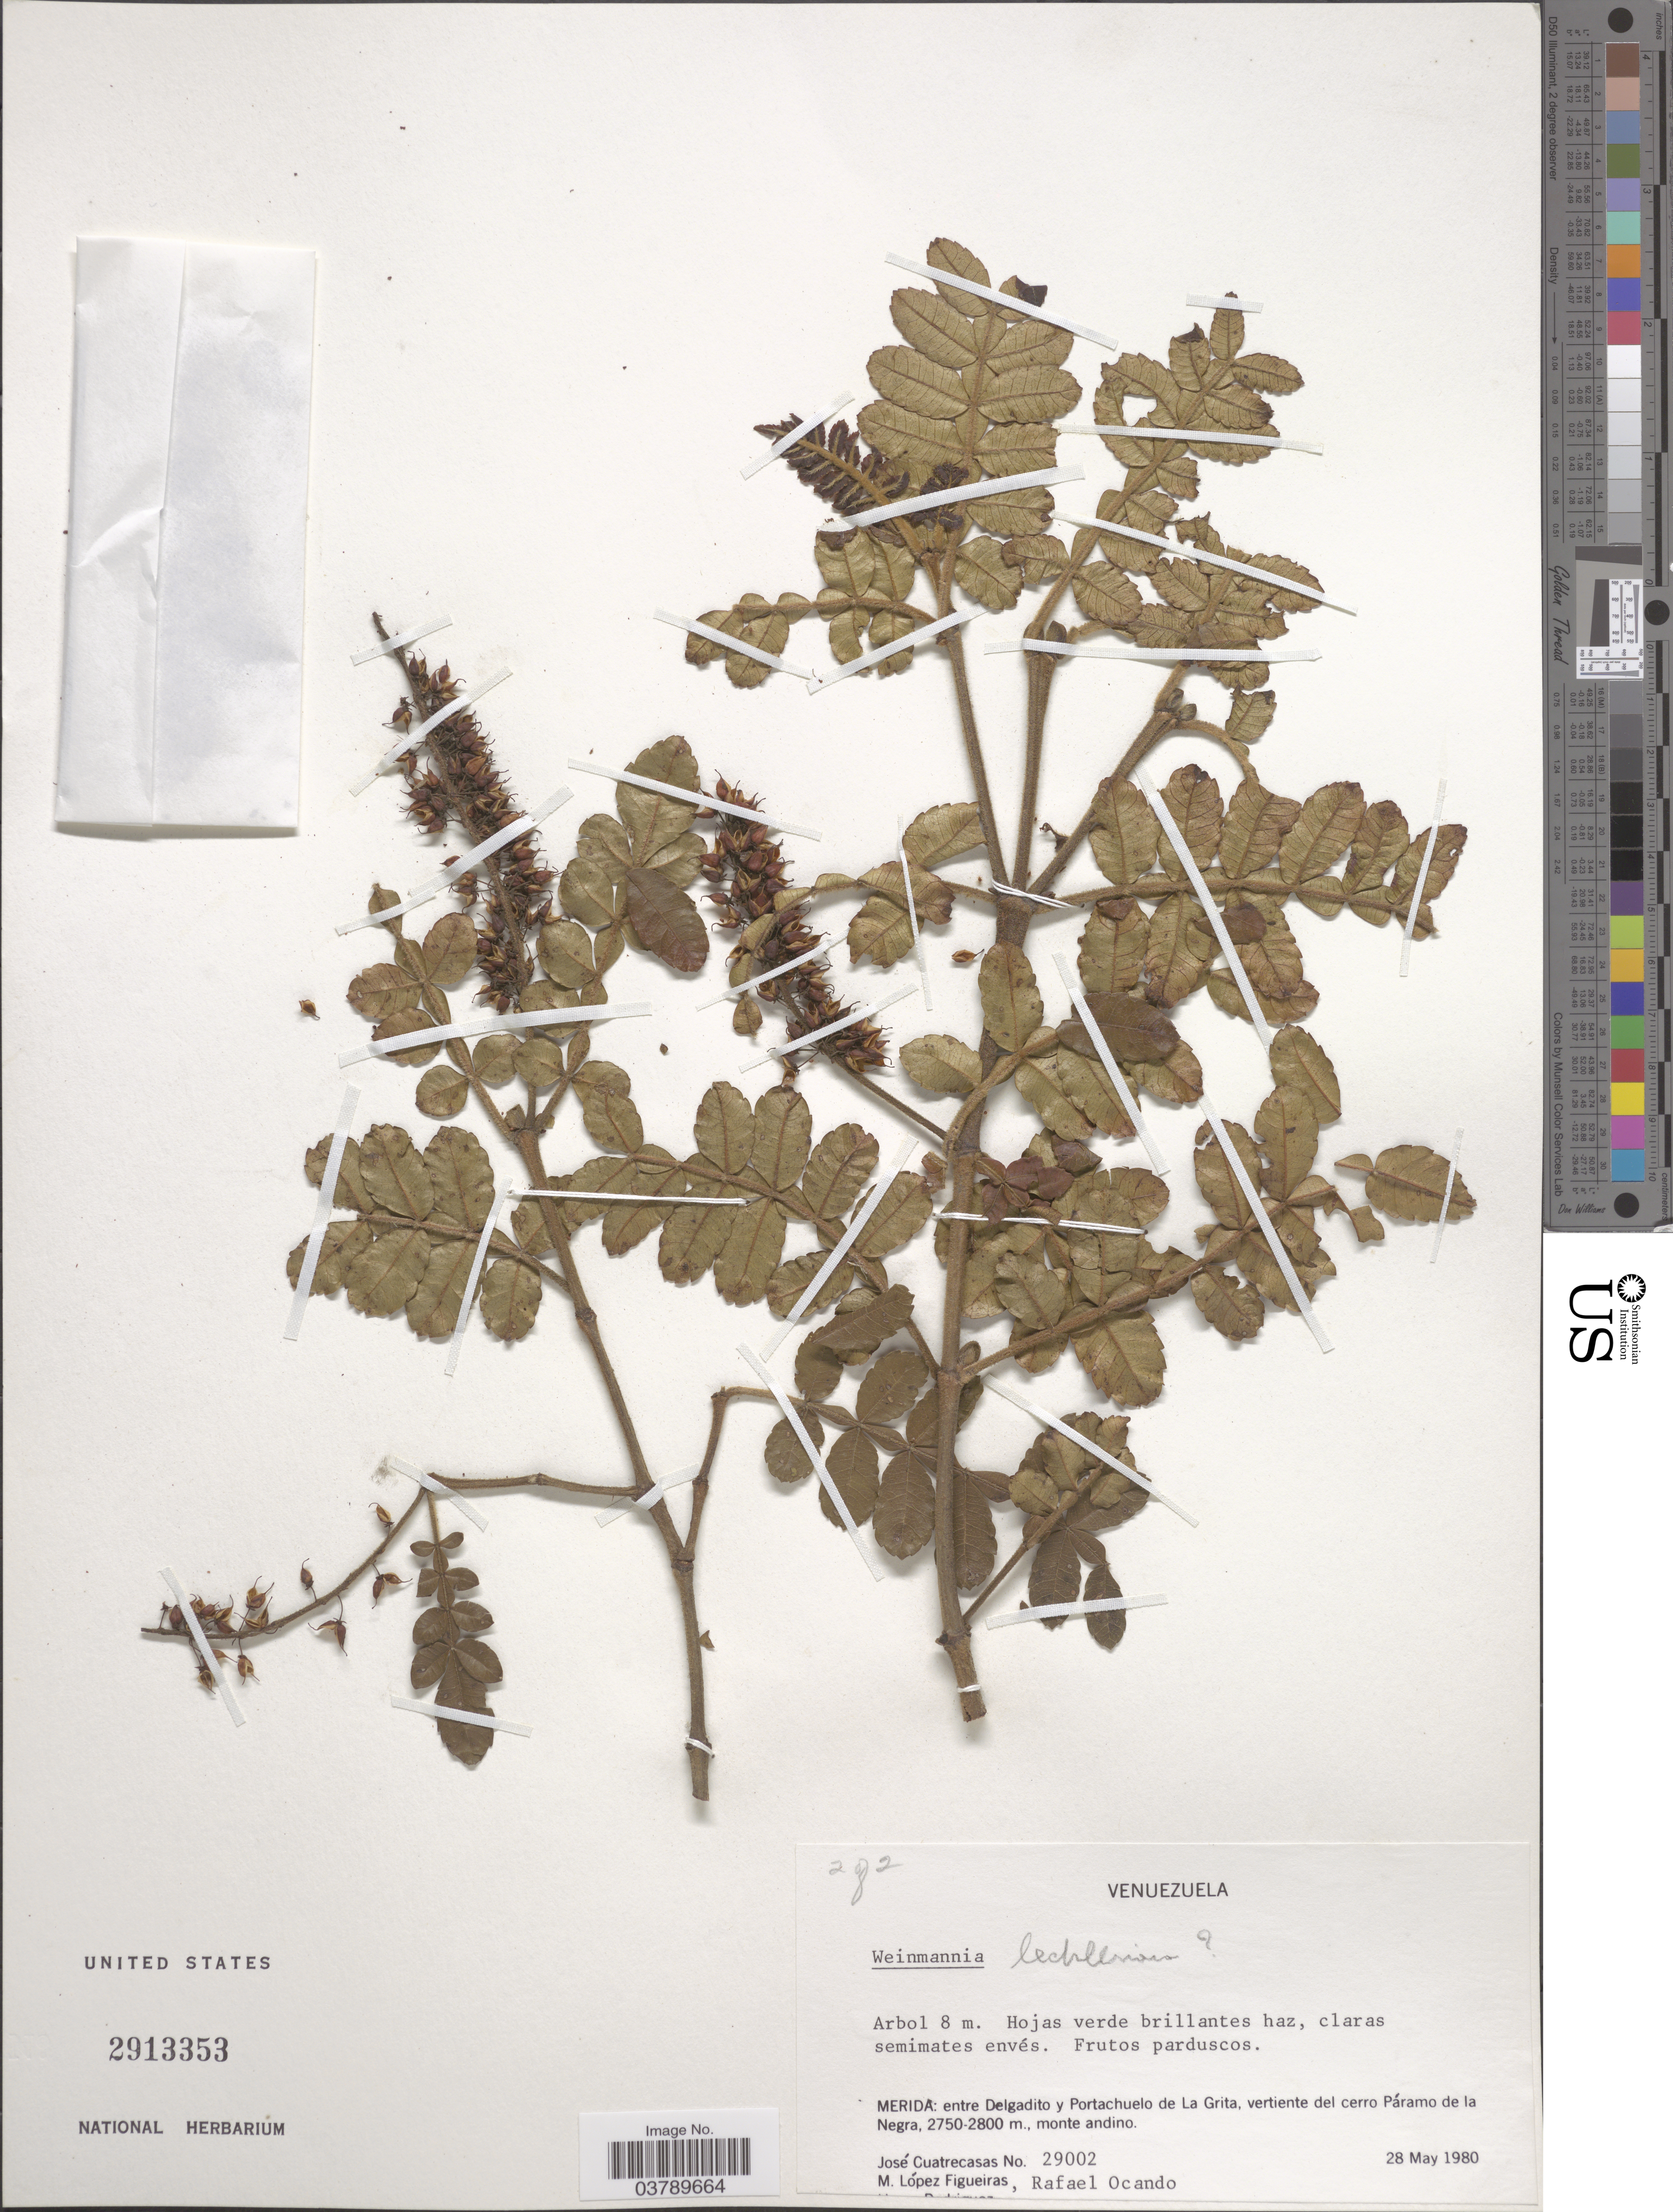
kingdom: Plantae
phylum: Tracheophyta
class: Magnoliopsida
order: Oxalidales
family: Cunoniaceae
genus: Weinmannia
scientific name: Weinmannia lechleriana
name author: Engl.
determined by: Niño, S. M., (PORT), BioCentro-UNELLEZ (VENEZUELA)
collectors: J. Cuatrecasas, M. López Figueiras & R. Ocando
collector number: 29002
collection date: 1980-05-28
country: Venezuela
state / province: Merida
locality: Entre Delgadito y Portachuelo de La Grita, vertiente del cerro Páramo de la Negra.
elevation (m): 2750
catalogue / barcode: US 2913353